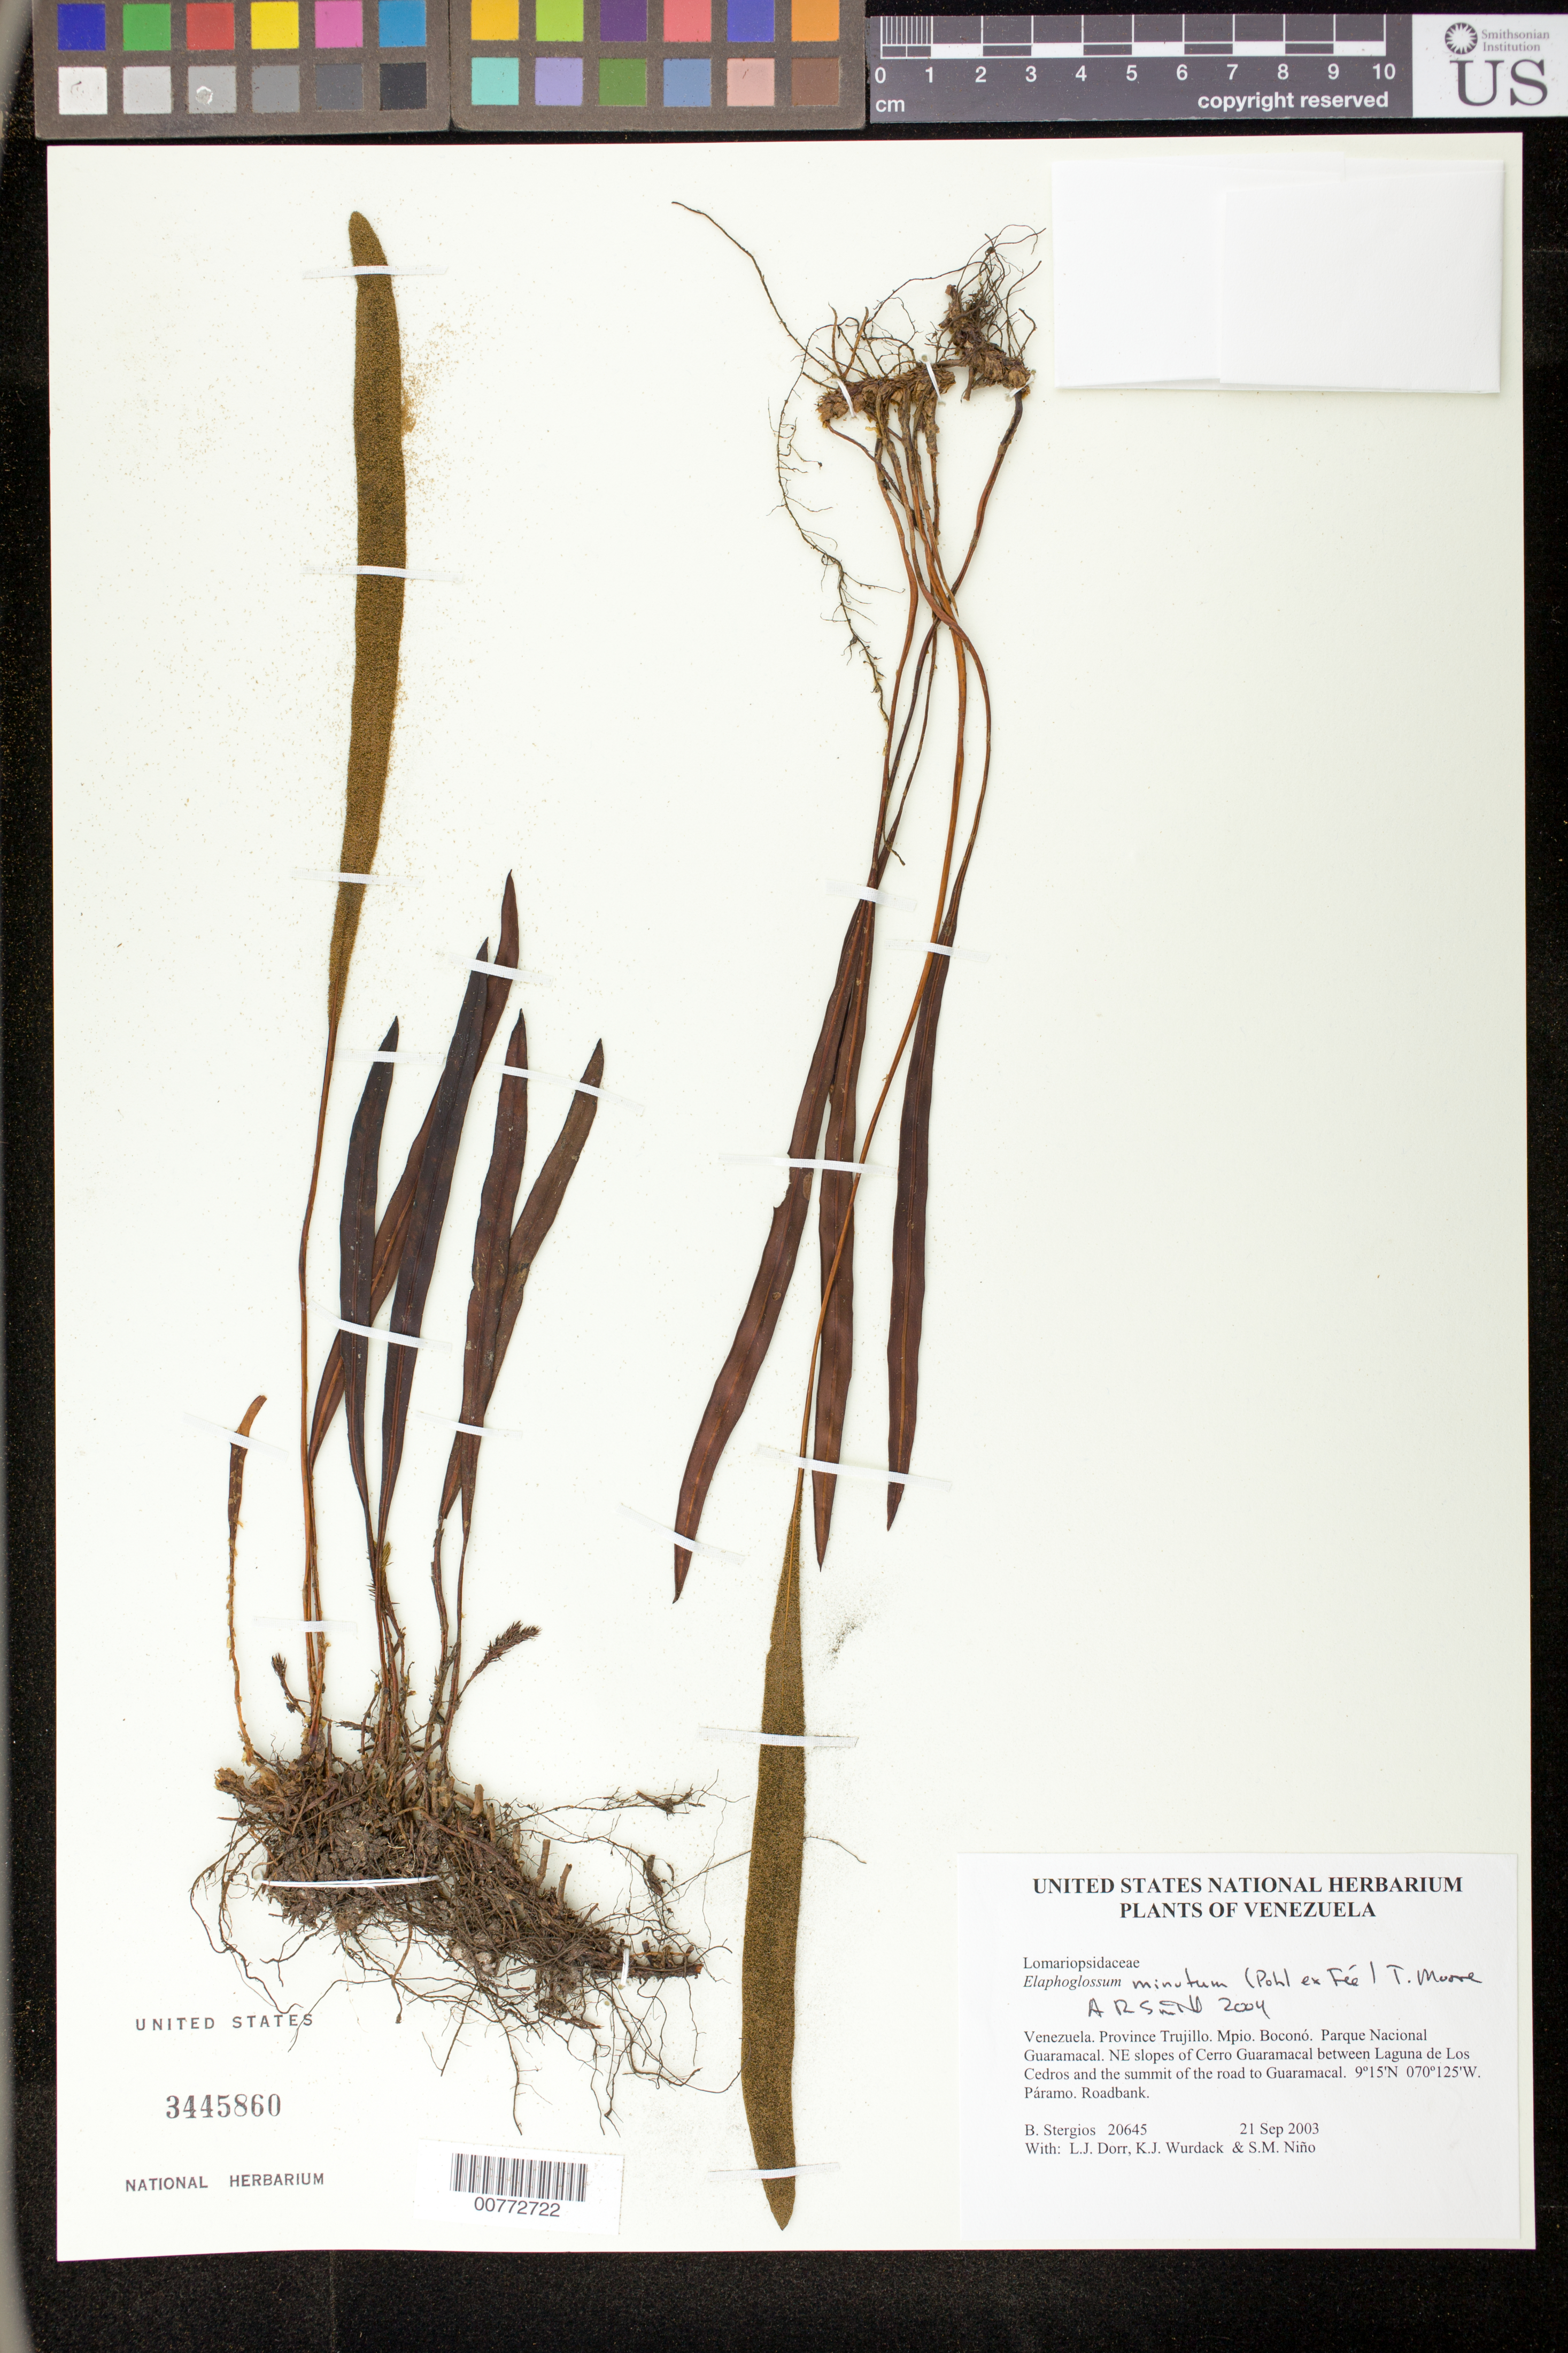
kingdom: Plantae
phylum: Tracheophyta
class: Polypodiopsida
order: Polypodiales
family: Dryopteridaceae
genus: Elaphoglossum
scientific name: Elaphoglossum gayanum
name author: (Fée) T. Moore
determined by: Vasco, A.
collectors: B. G. Stergios, L. J. Dorr, K. Wurdack & S. M. Niño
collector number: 20645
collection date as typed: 21 Sep 2003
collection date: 2003-09-21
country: Venezuela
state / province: Trujillo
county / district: Boconó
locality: Parque Nacional Guaramacal. NE slopes of Cerro Guaramacal between Laguna de Los Cedros and the summit of the road to Guaramacal.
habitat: Páramo.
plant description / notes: MO, NY, PORT, UC, US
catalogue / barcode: US 3445860